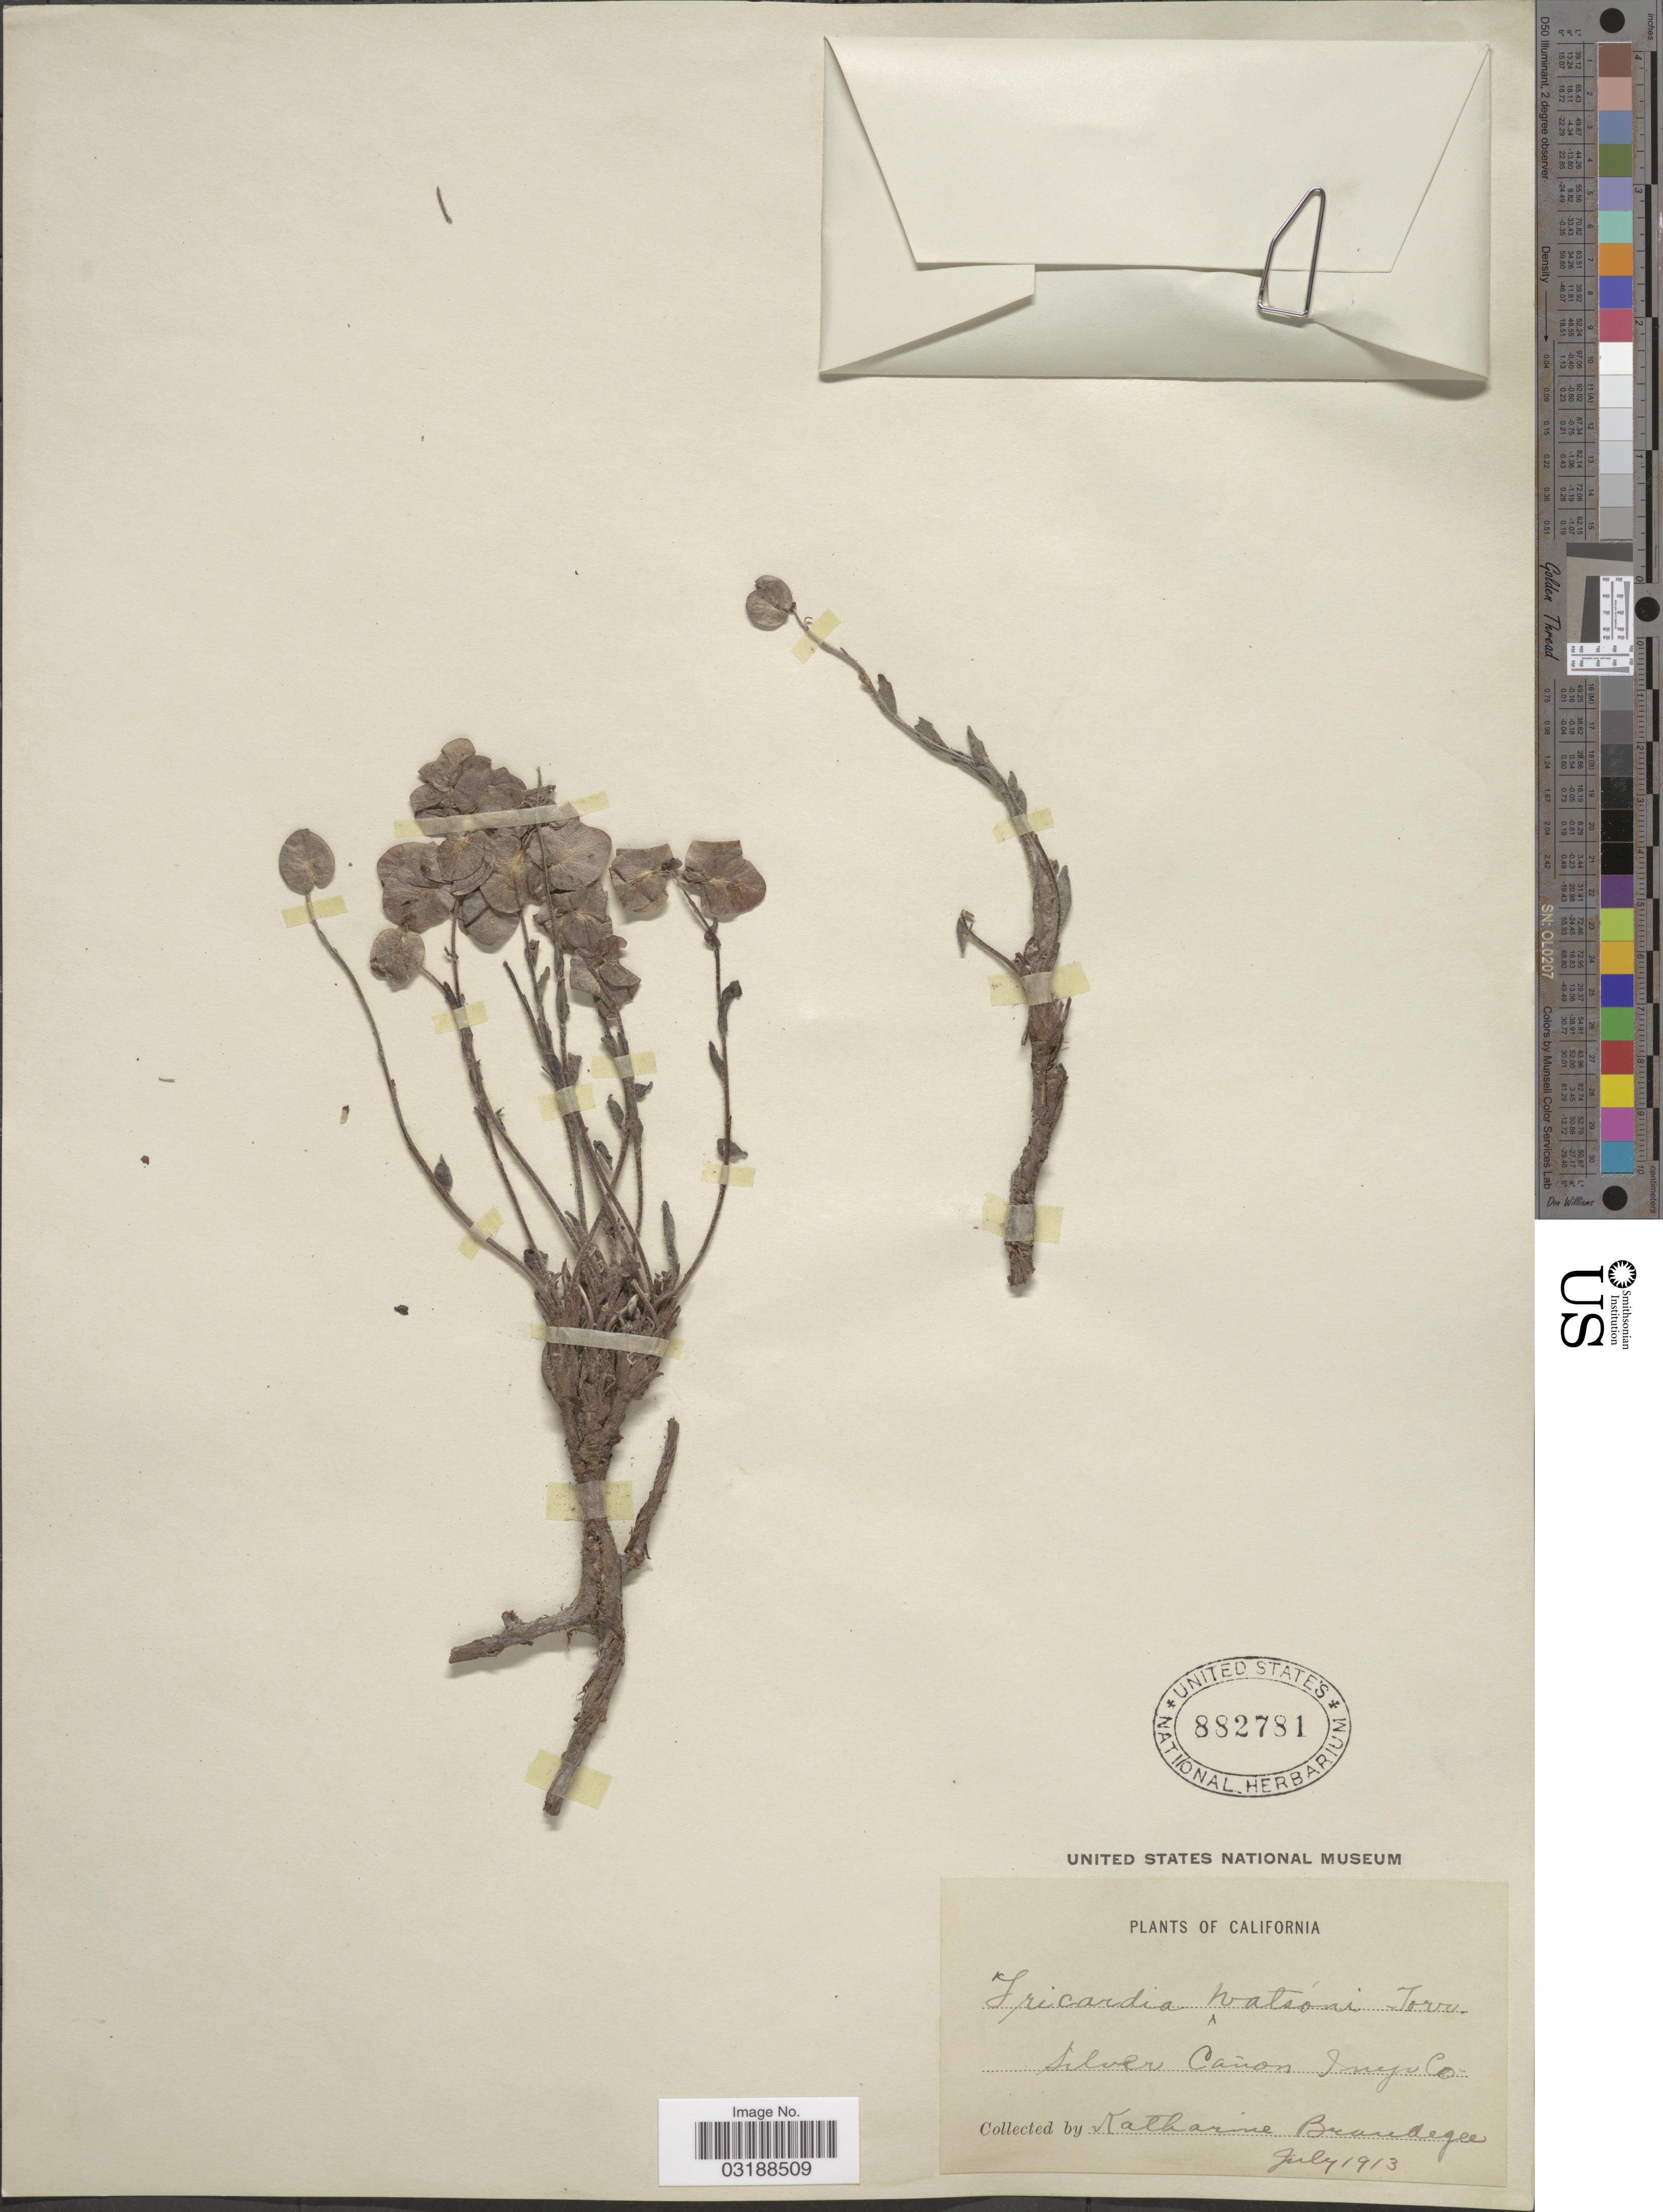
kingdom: Plantae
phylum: Tracheophyta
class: Magnoliopsida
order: Boraginales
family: Hydrophyllaceae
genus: Tricardia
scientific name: Tricardia watsonii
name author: Torr. ex S. Watson in C. King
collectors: M. K. Brandegee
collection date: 1913-07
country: United States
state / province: California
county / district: Inyo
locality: Silver Cañon, Inyo Co.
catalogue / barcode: US 882781